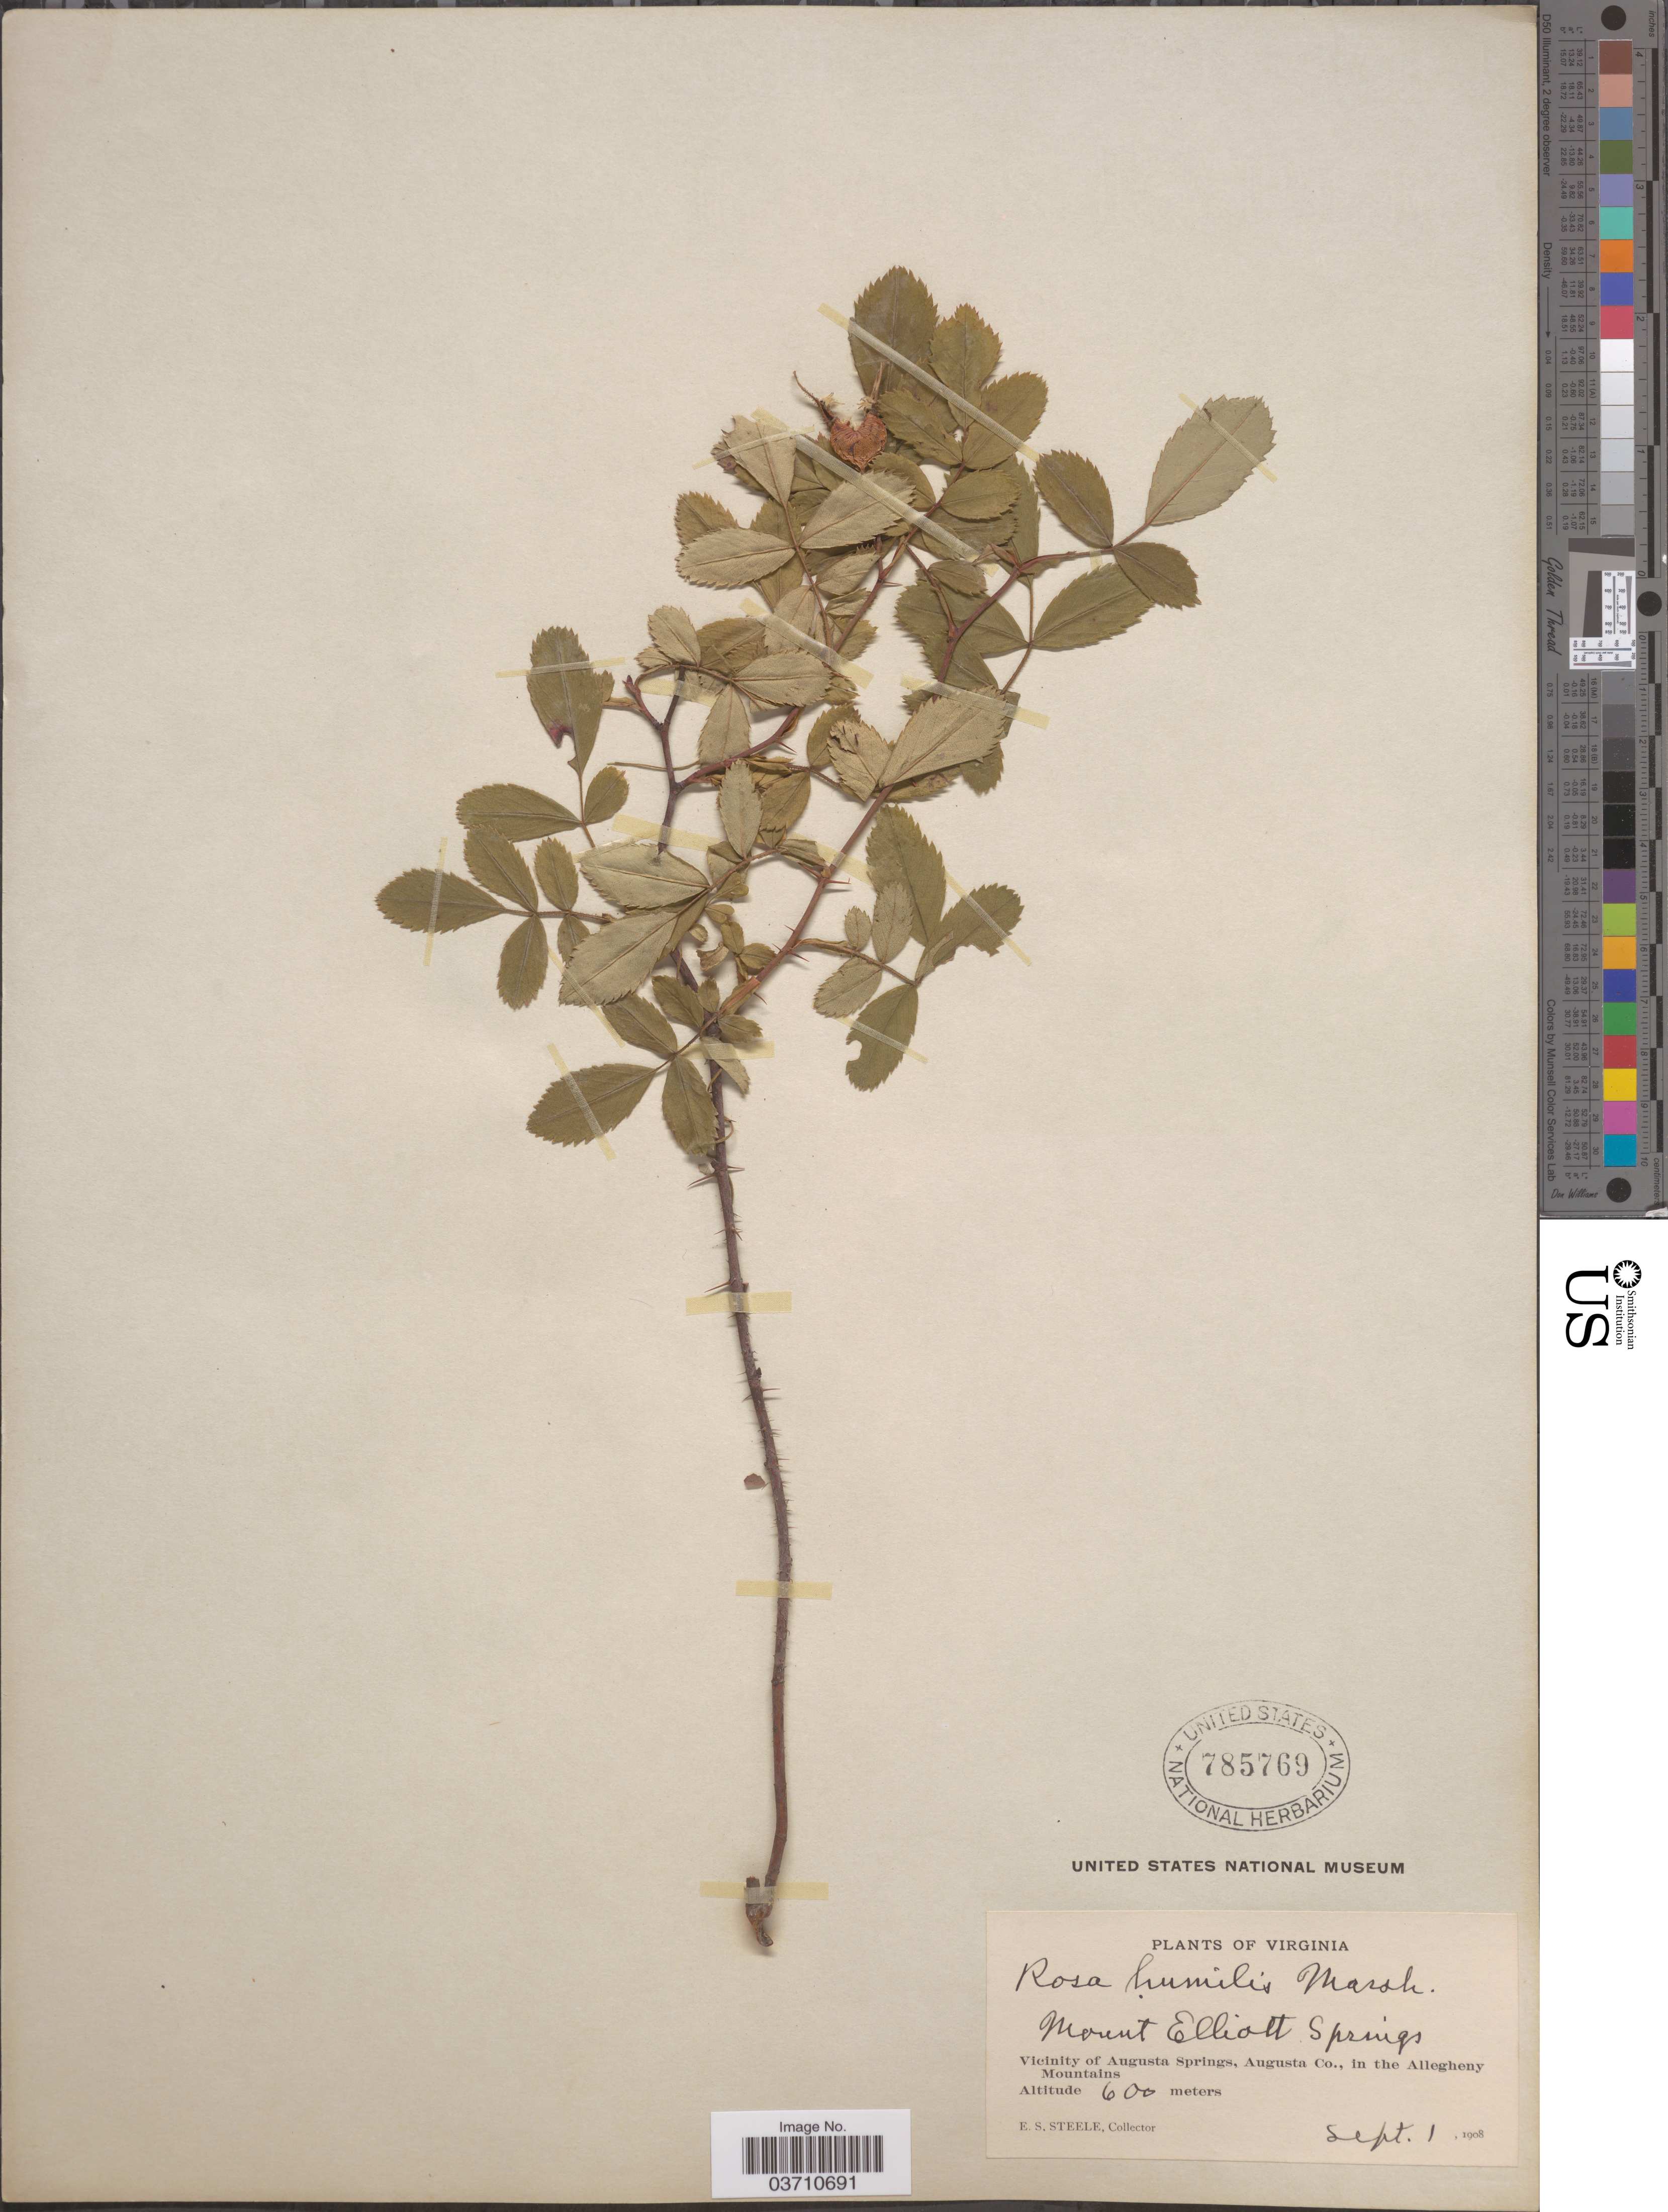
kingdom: Plantae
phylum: Tracheophyta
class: Magnoliopsida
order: Rosales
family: Rosaceae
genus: Rosa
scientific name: Rosa carolina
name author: L.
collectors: E. Steele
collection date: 1908-09-01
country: United States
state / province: Virginia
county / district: Augusta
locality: Mount Elliott Springs. Vicinity of Augusta Springs, Augusta Co., in the Allegheny Mountains.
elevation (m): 600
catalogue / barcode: US 785769